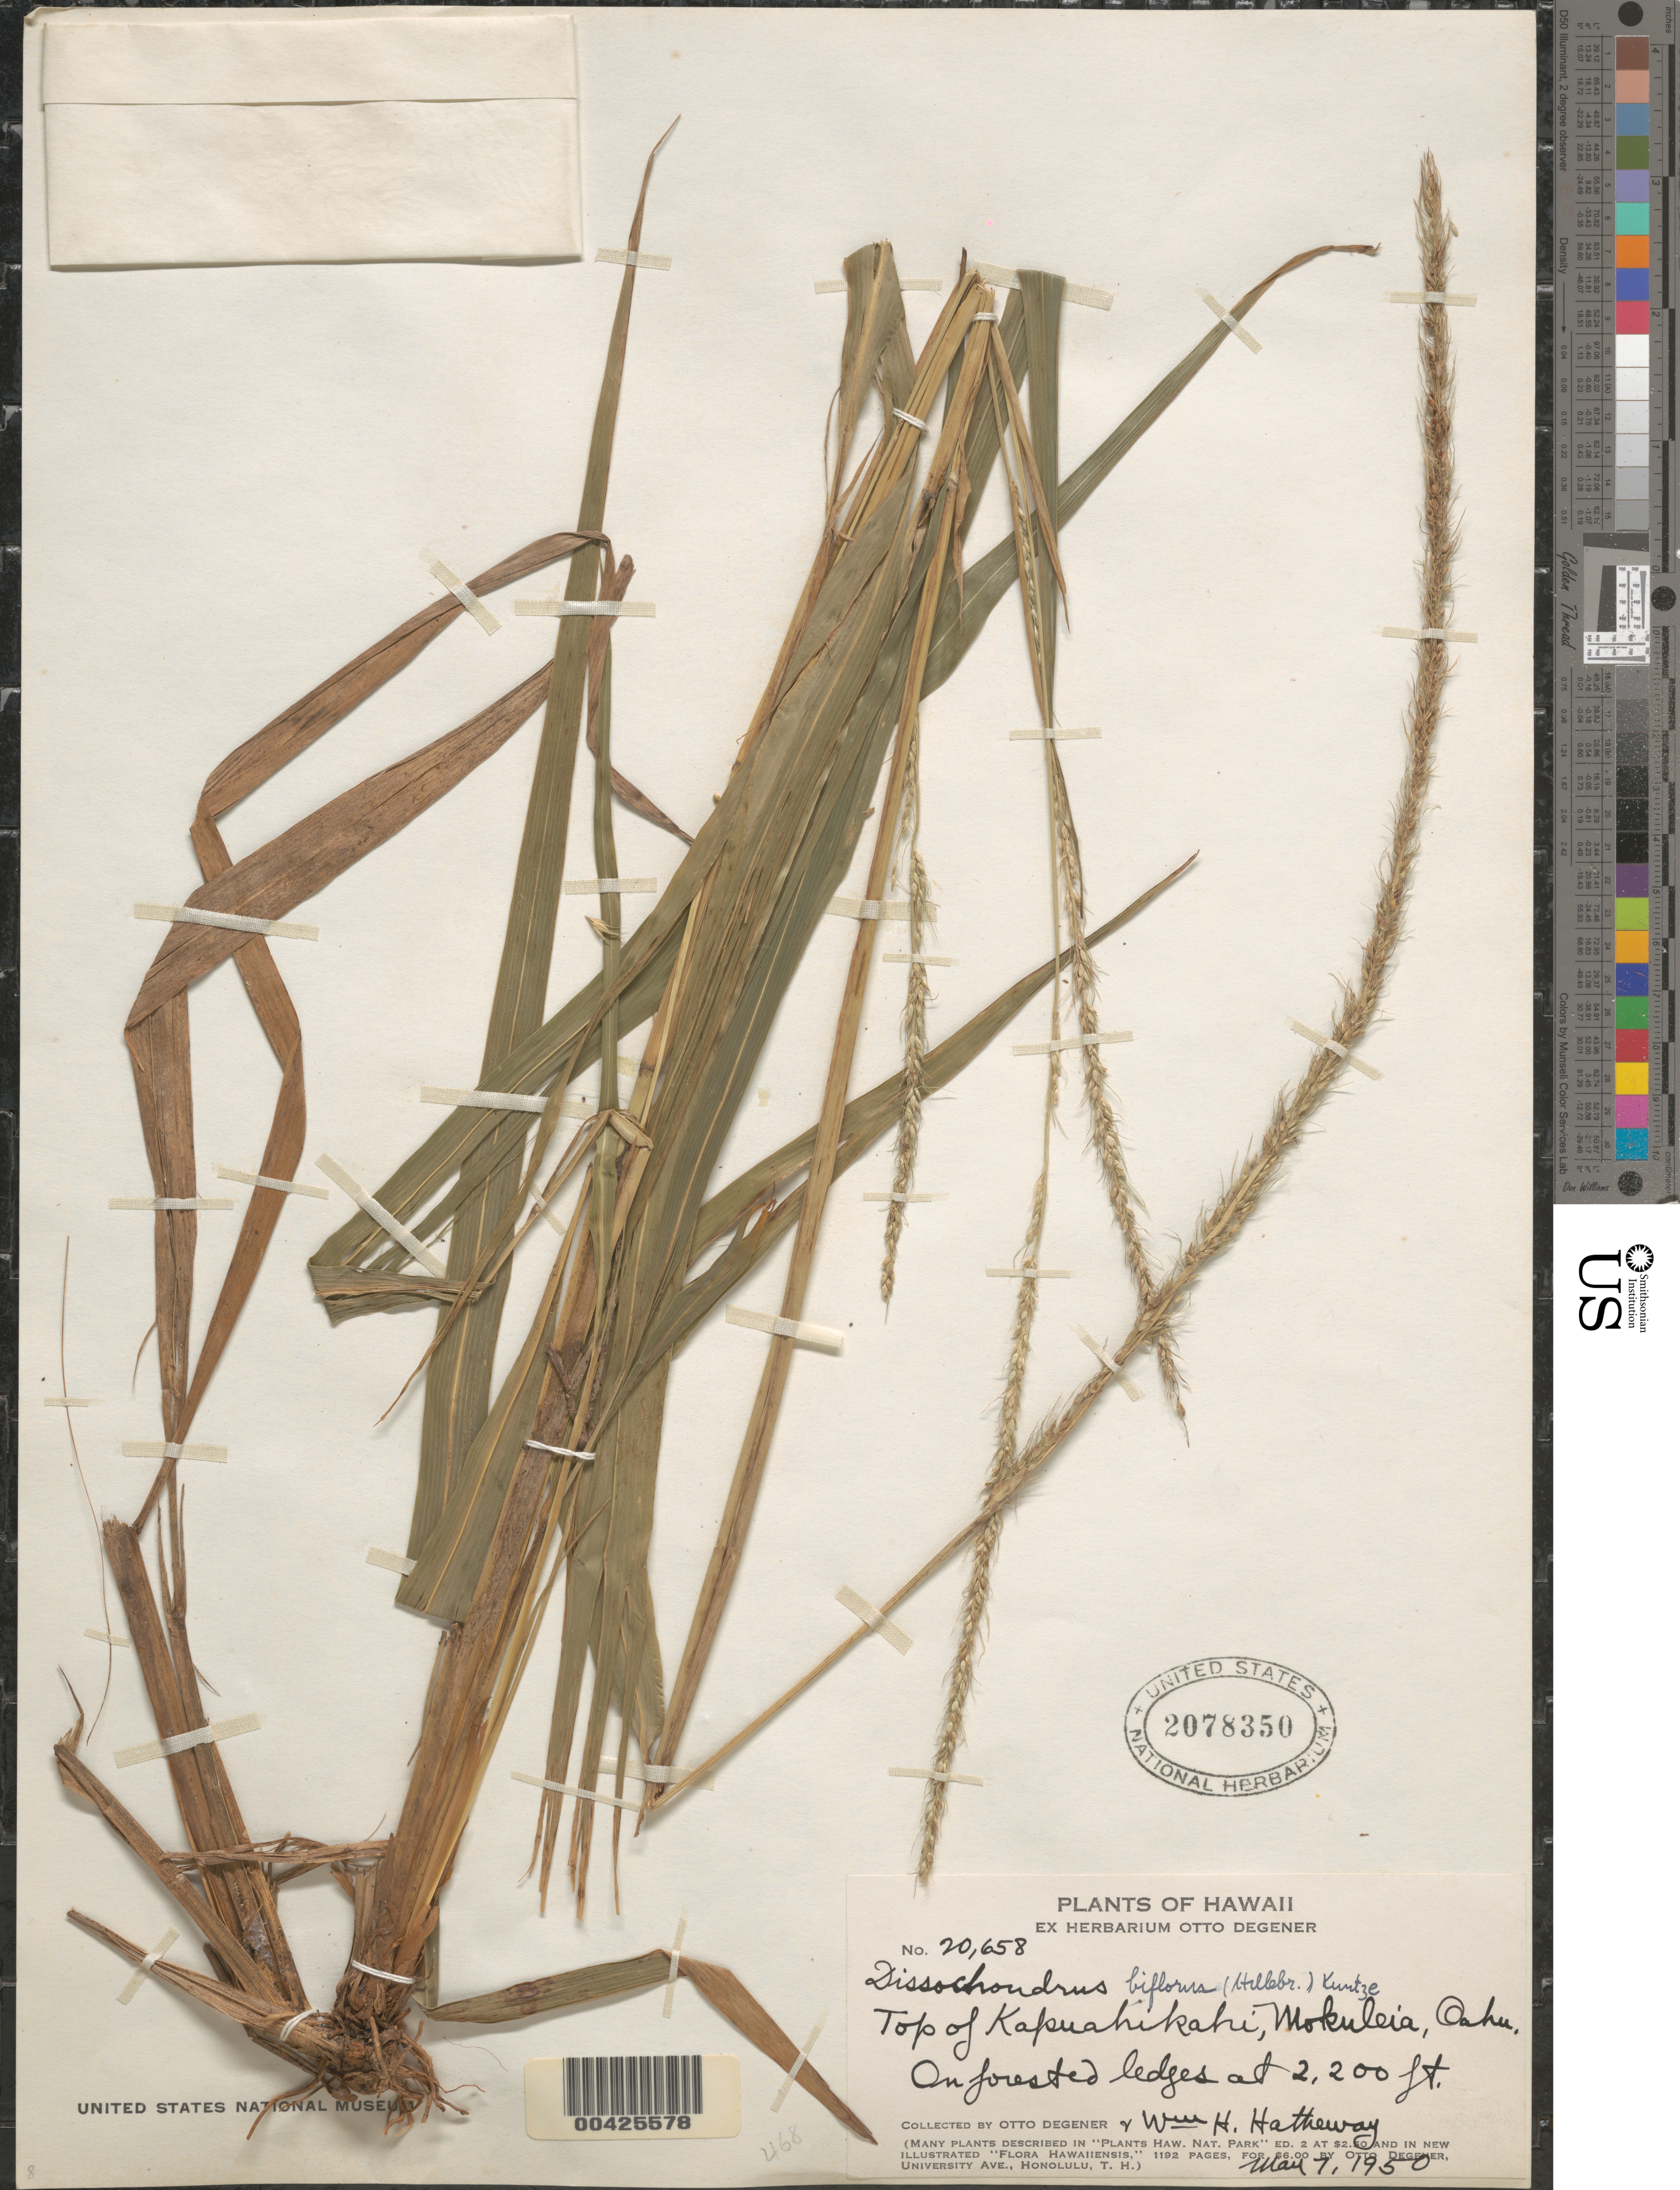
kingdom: Plantae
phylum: Tracheophyta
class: Liliopsida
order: Poales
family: Poaceae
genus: Dissochondrus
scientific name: Dissochondrus biflorus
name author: Kuntze ex Hack.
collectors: O. Degener & W. H. Hatheway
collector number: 20658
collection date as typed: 7 May 1950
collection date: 1950-05-07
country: United States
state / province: Hawaii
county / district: Honolulu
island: Oahu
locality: Top of Kapuahikahi, Mokuleia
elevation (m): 671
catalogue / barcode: US 2078350